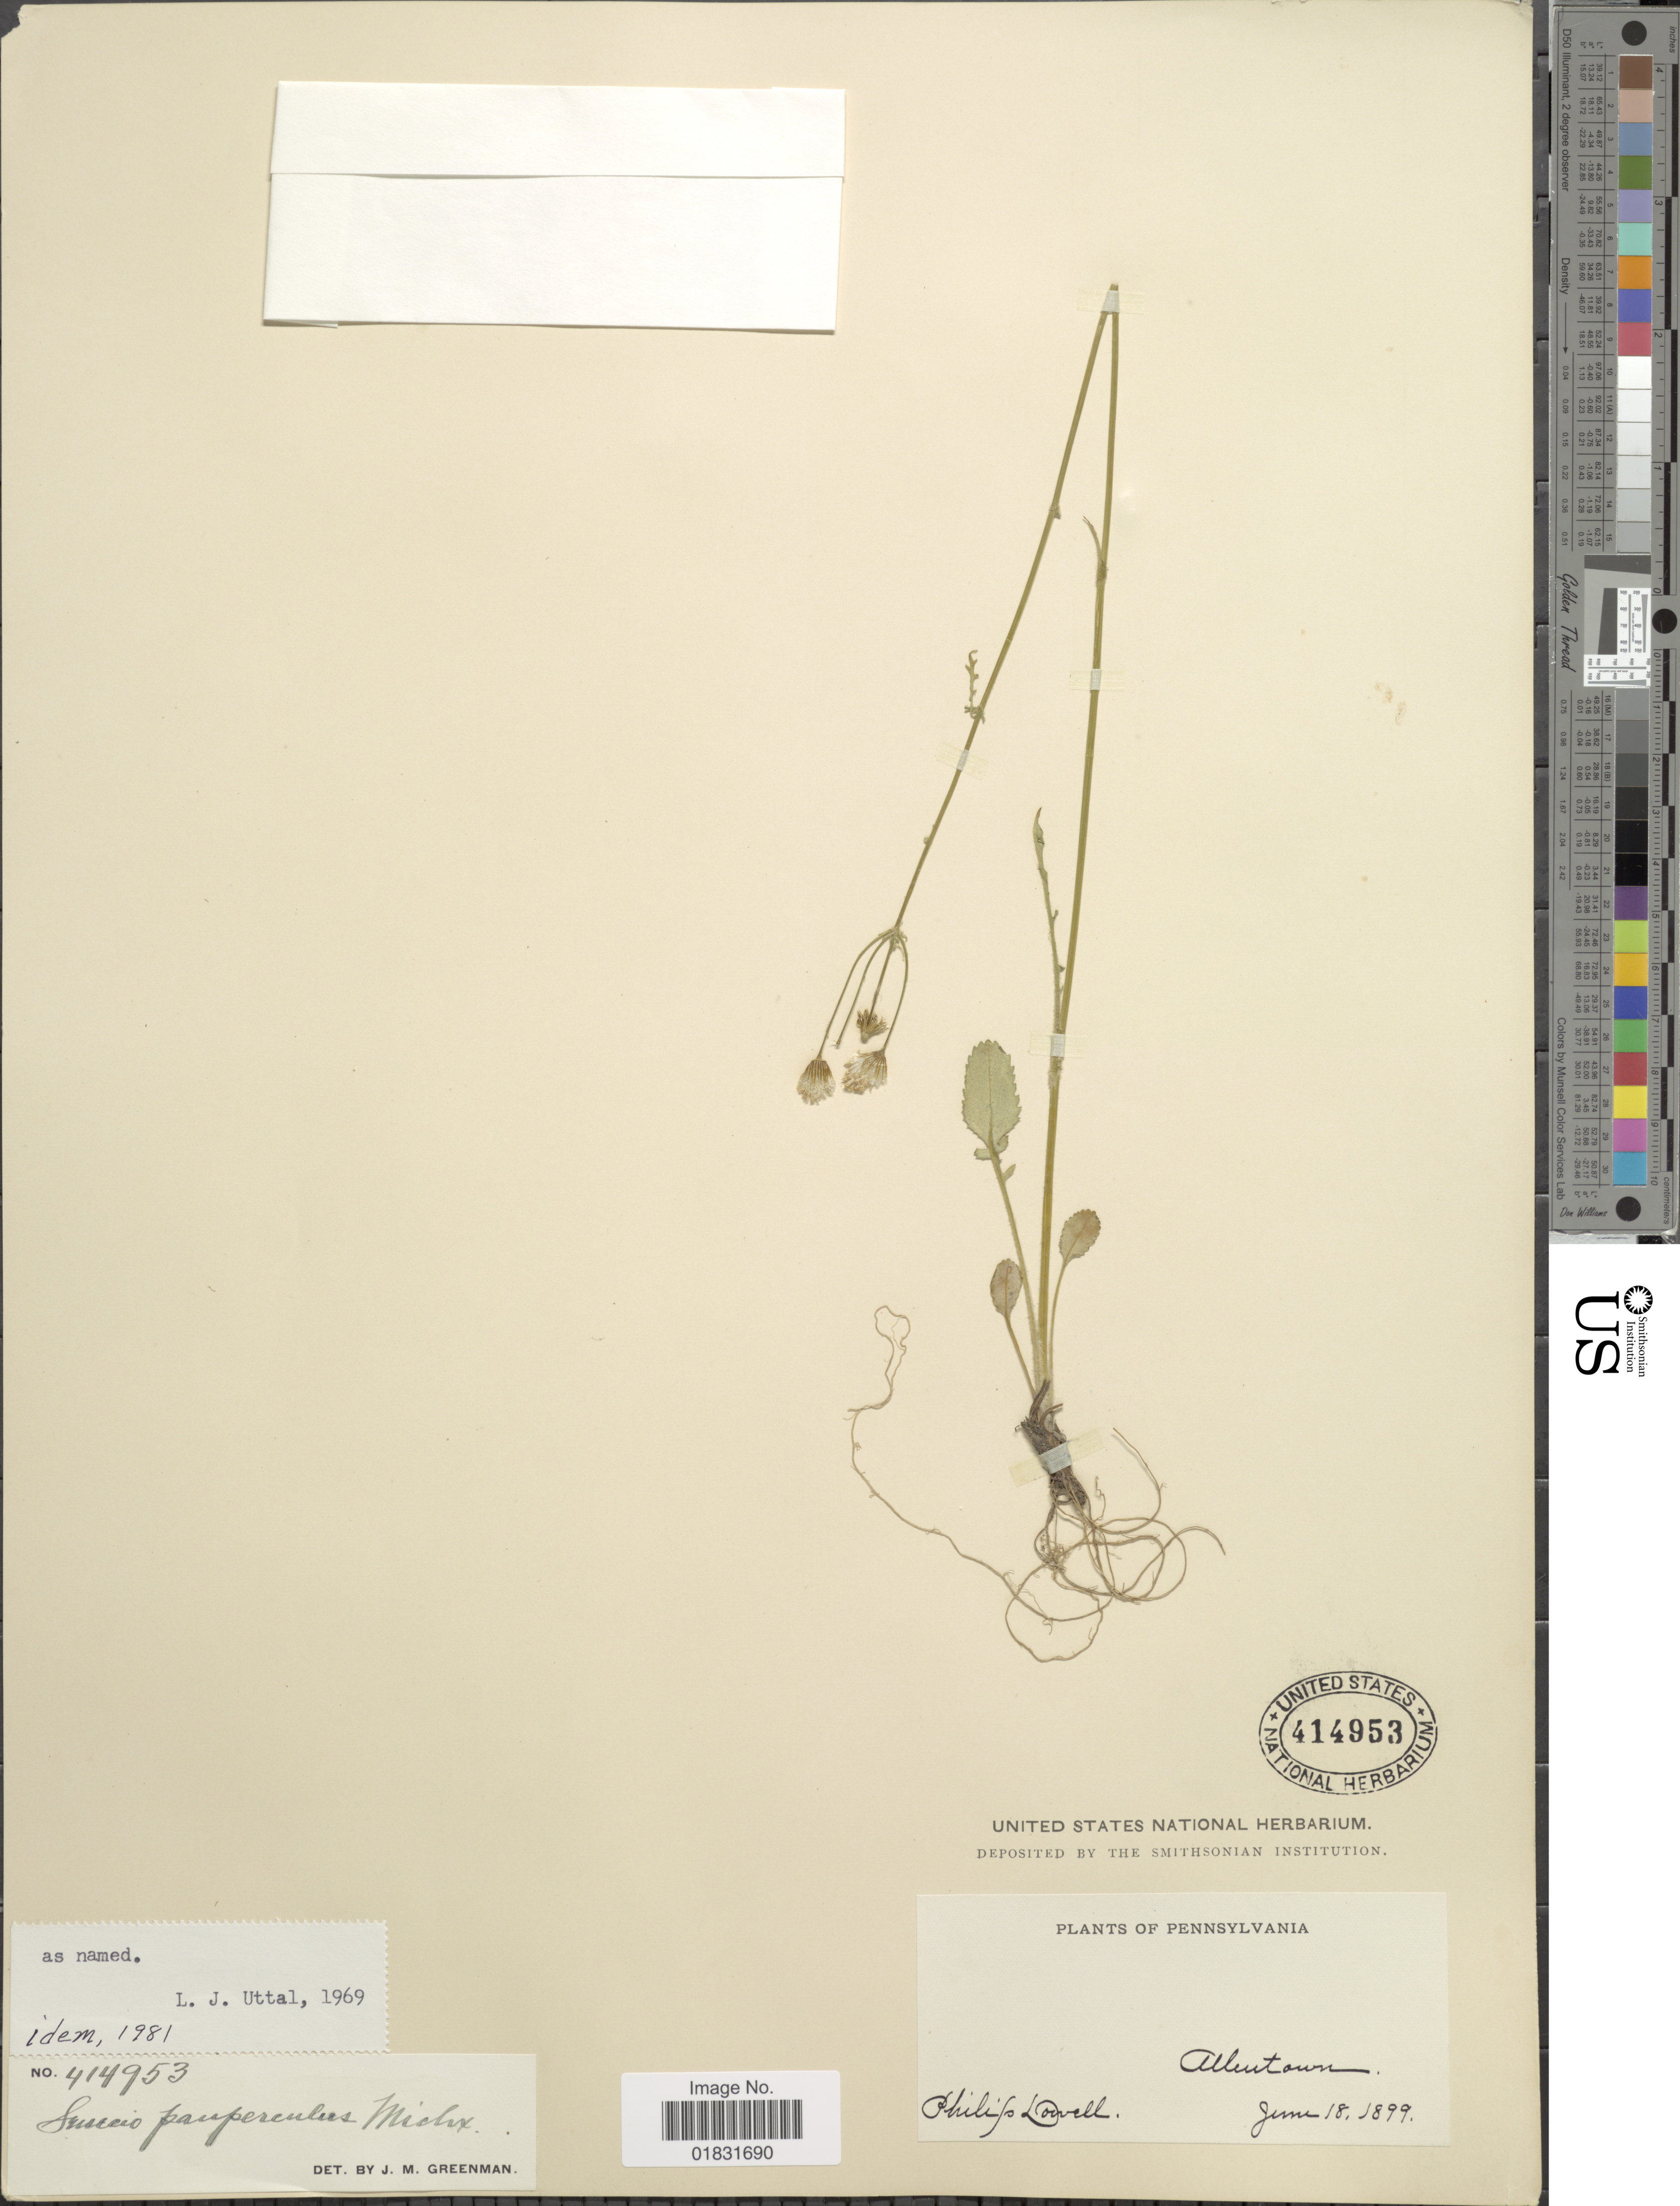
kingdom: Plantae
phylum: Tracheophyta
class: Magnoliopsida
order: Asterales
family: Asteraceae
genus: Packera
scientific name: Packera paupercula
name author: (Michx.) Á. Löve & D. Löve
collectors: P. Dowell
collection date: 1899-06-18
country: United States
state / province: Pennsylvania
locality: Alleutown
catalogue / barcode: US 414953